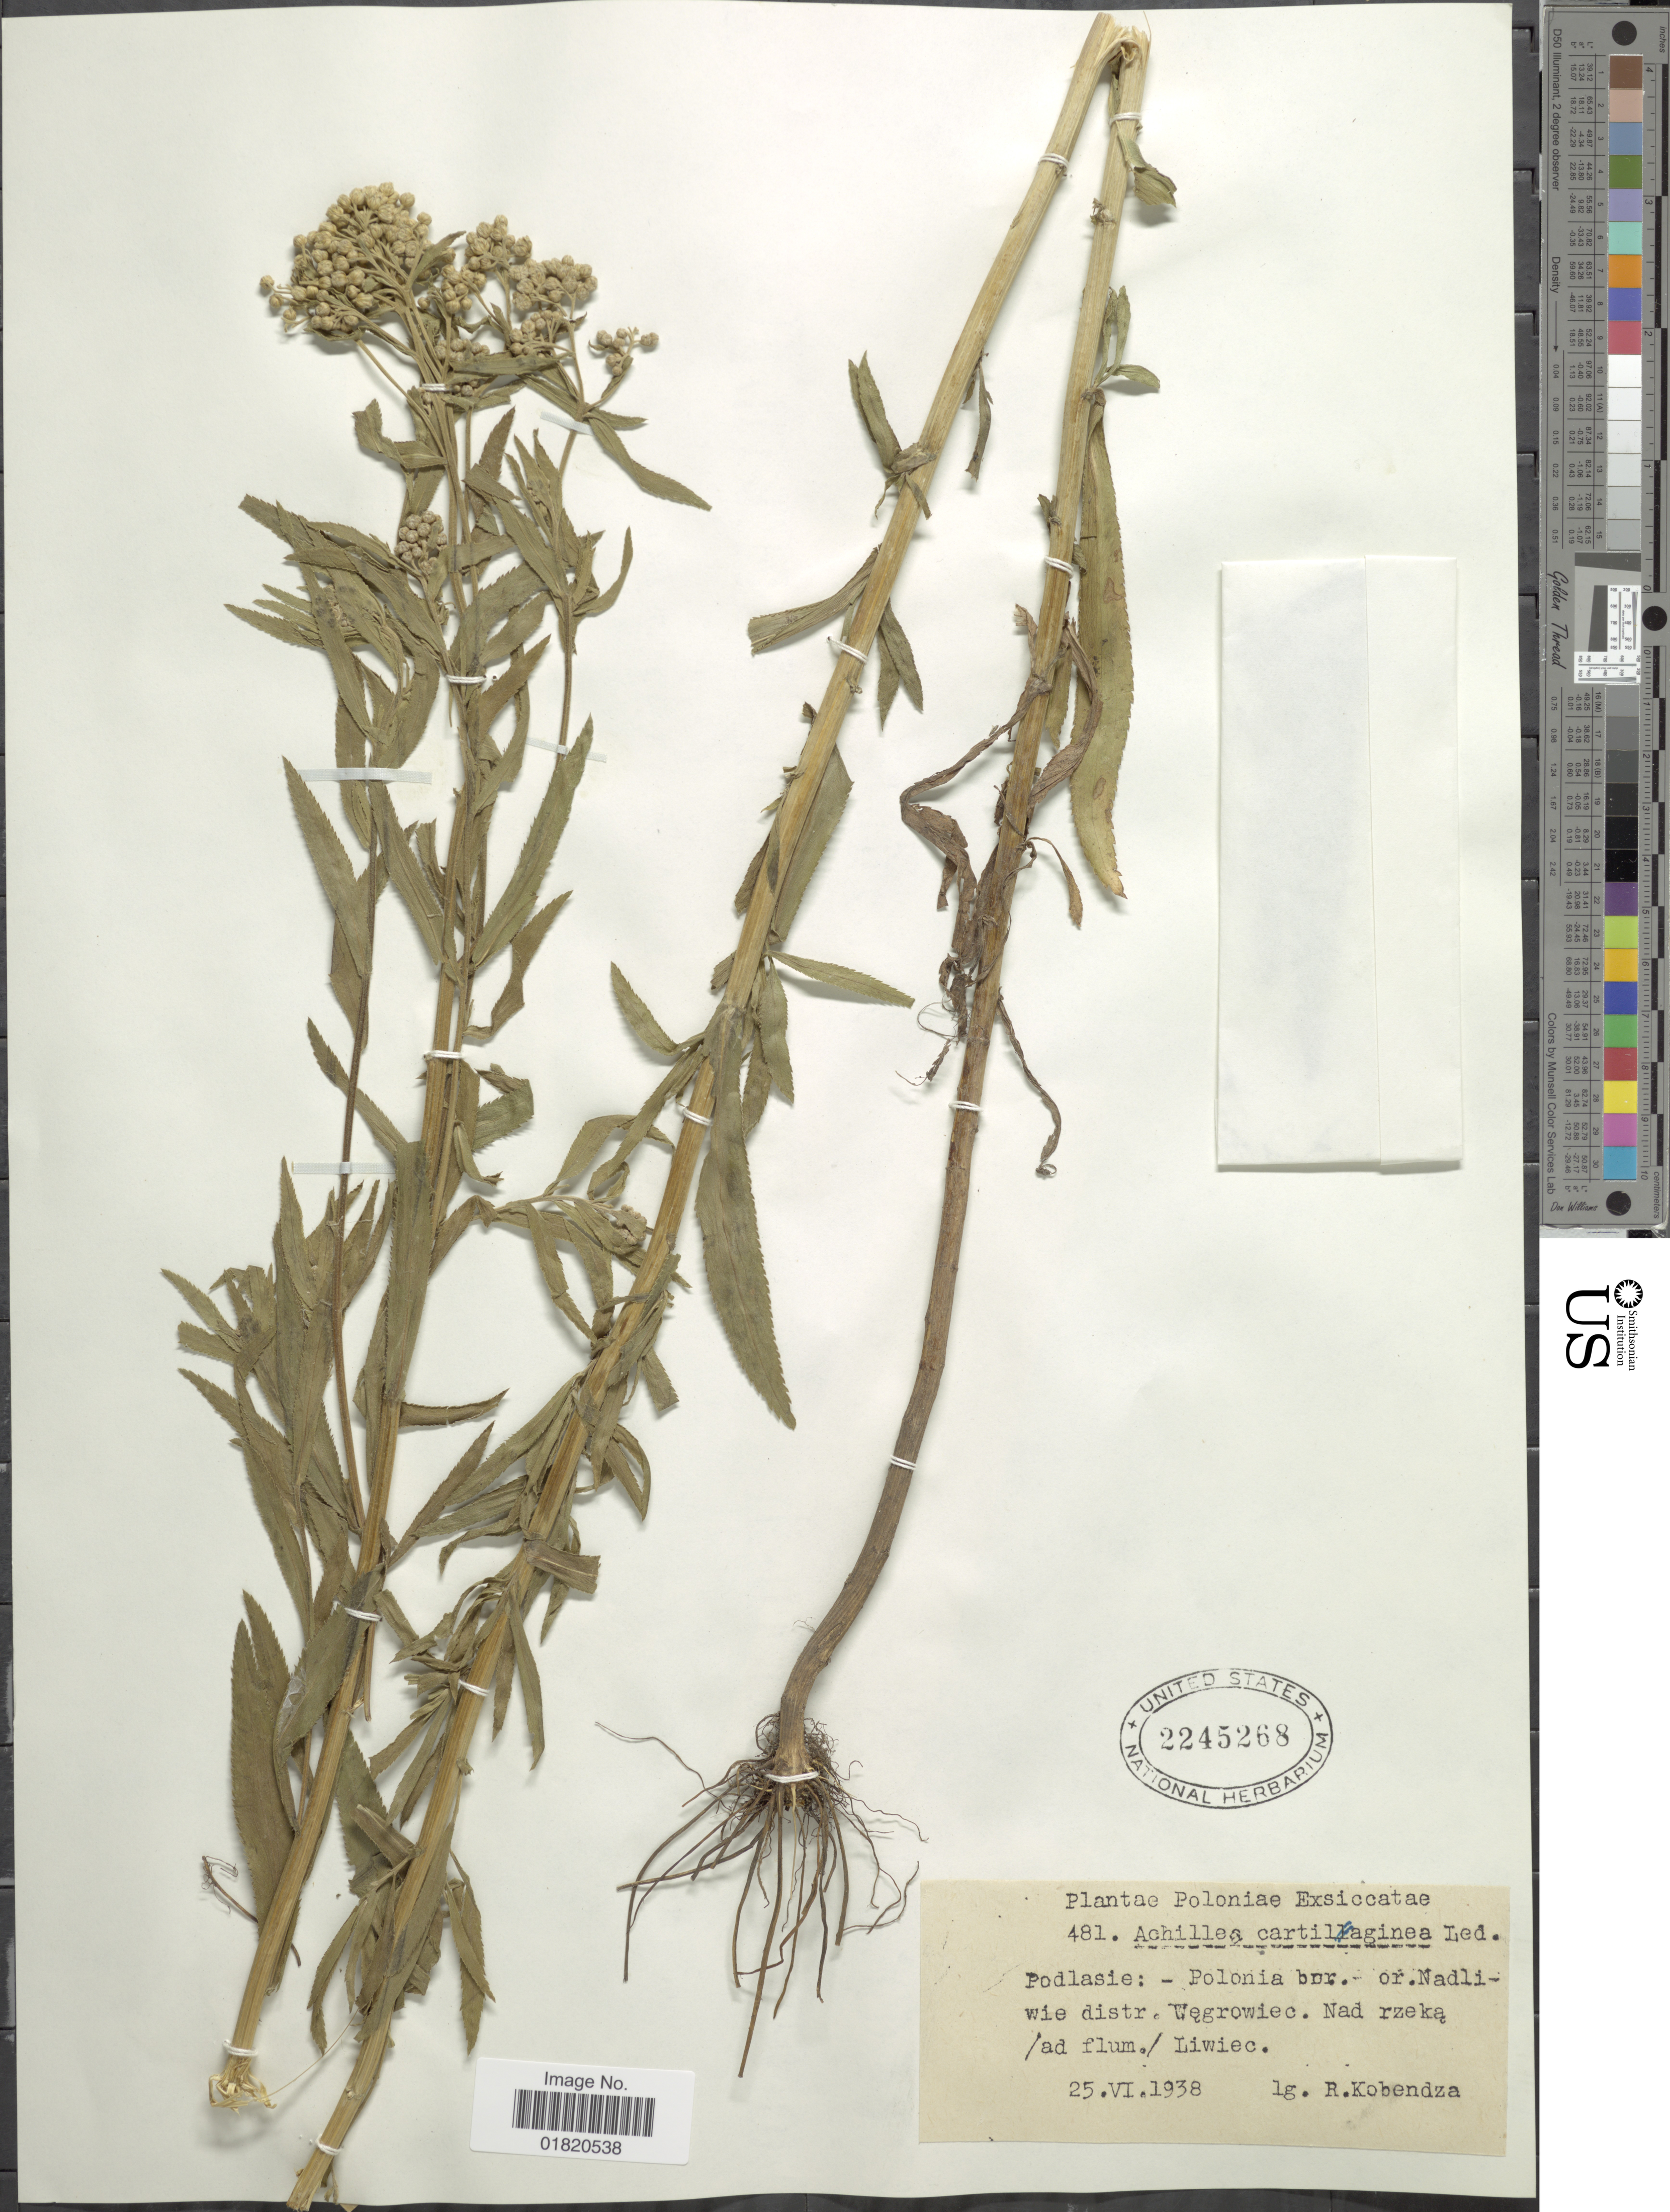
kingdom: Plantae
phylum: Tracheophyta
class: Magnoliopsida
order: Asterales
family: Asteraceae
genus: Achillea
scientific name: Achillea cartilaginea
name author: L.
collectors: R. Kobendza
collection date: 1938-06-25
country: Poland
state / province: Podlaskie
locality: Polonia bur.- or. Nadliwie distr. Wegrowiec. Nad rzeka /ad flum./ Liwiec.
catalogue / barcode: US 2245268